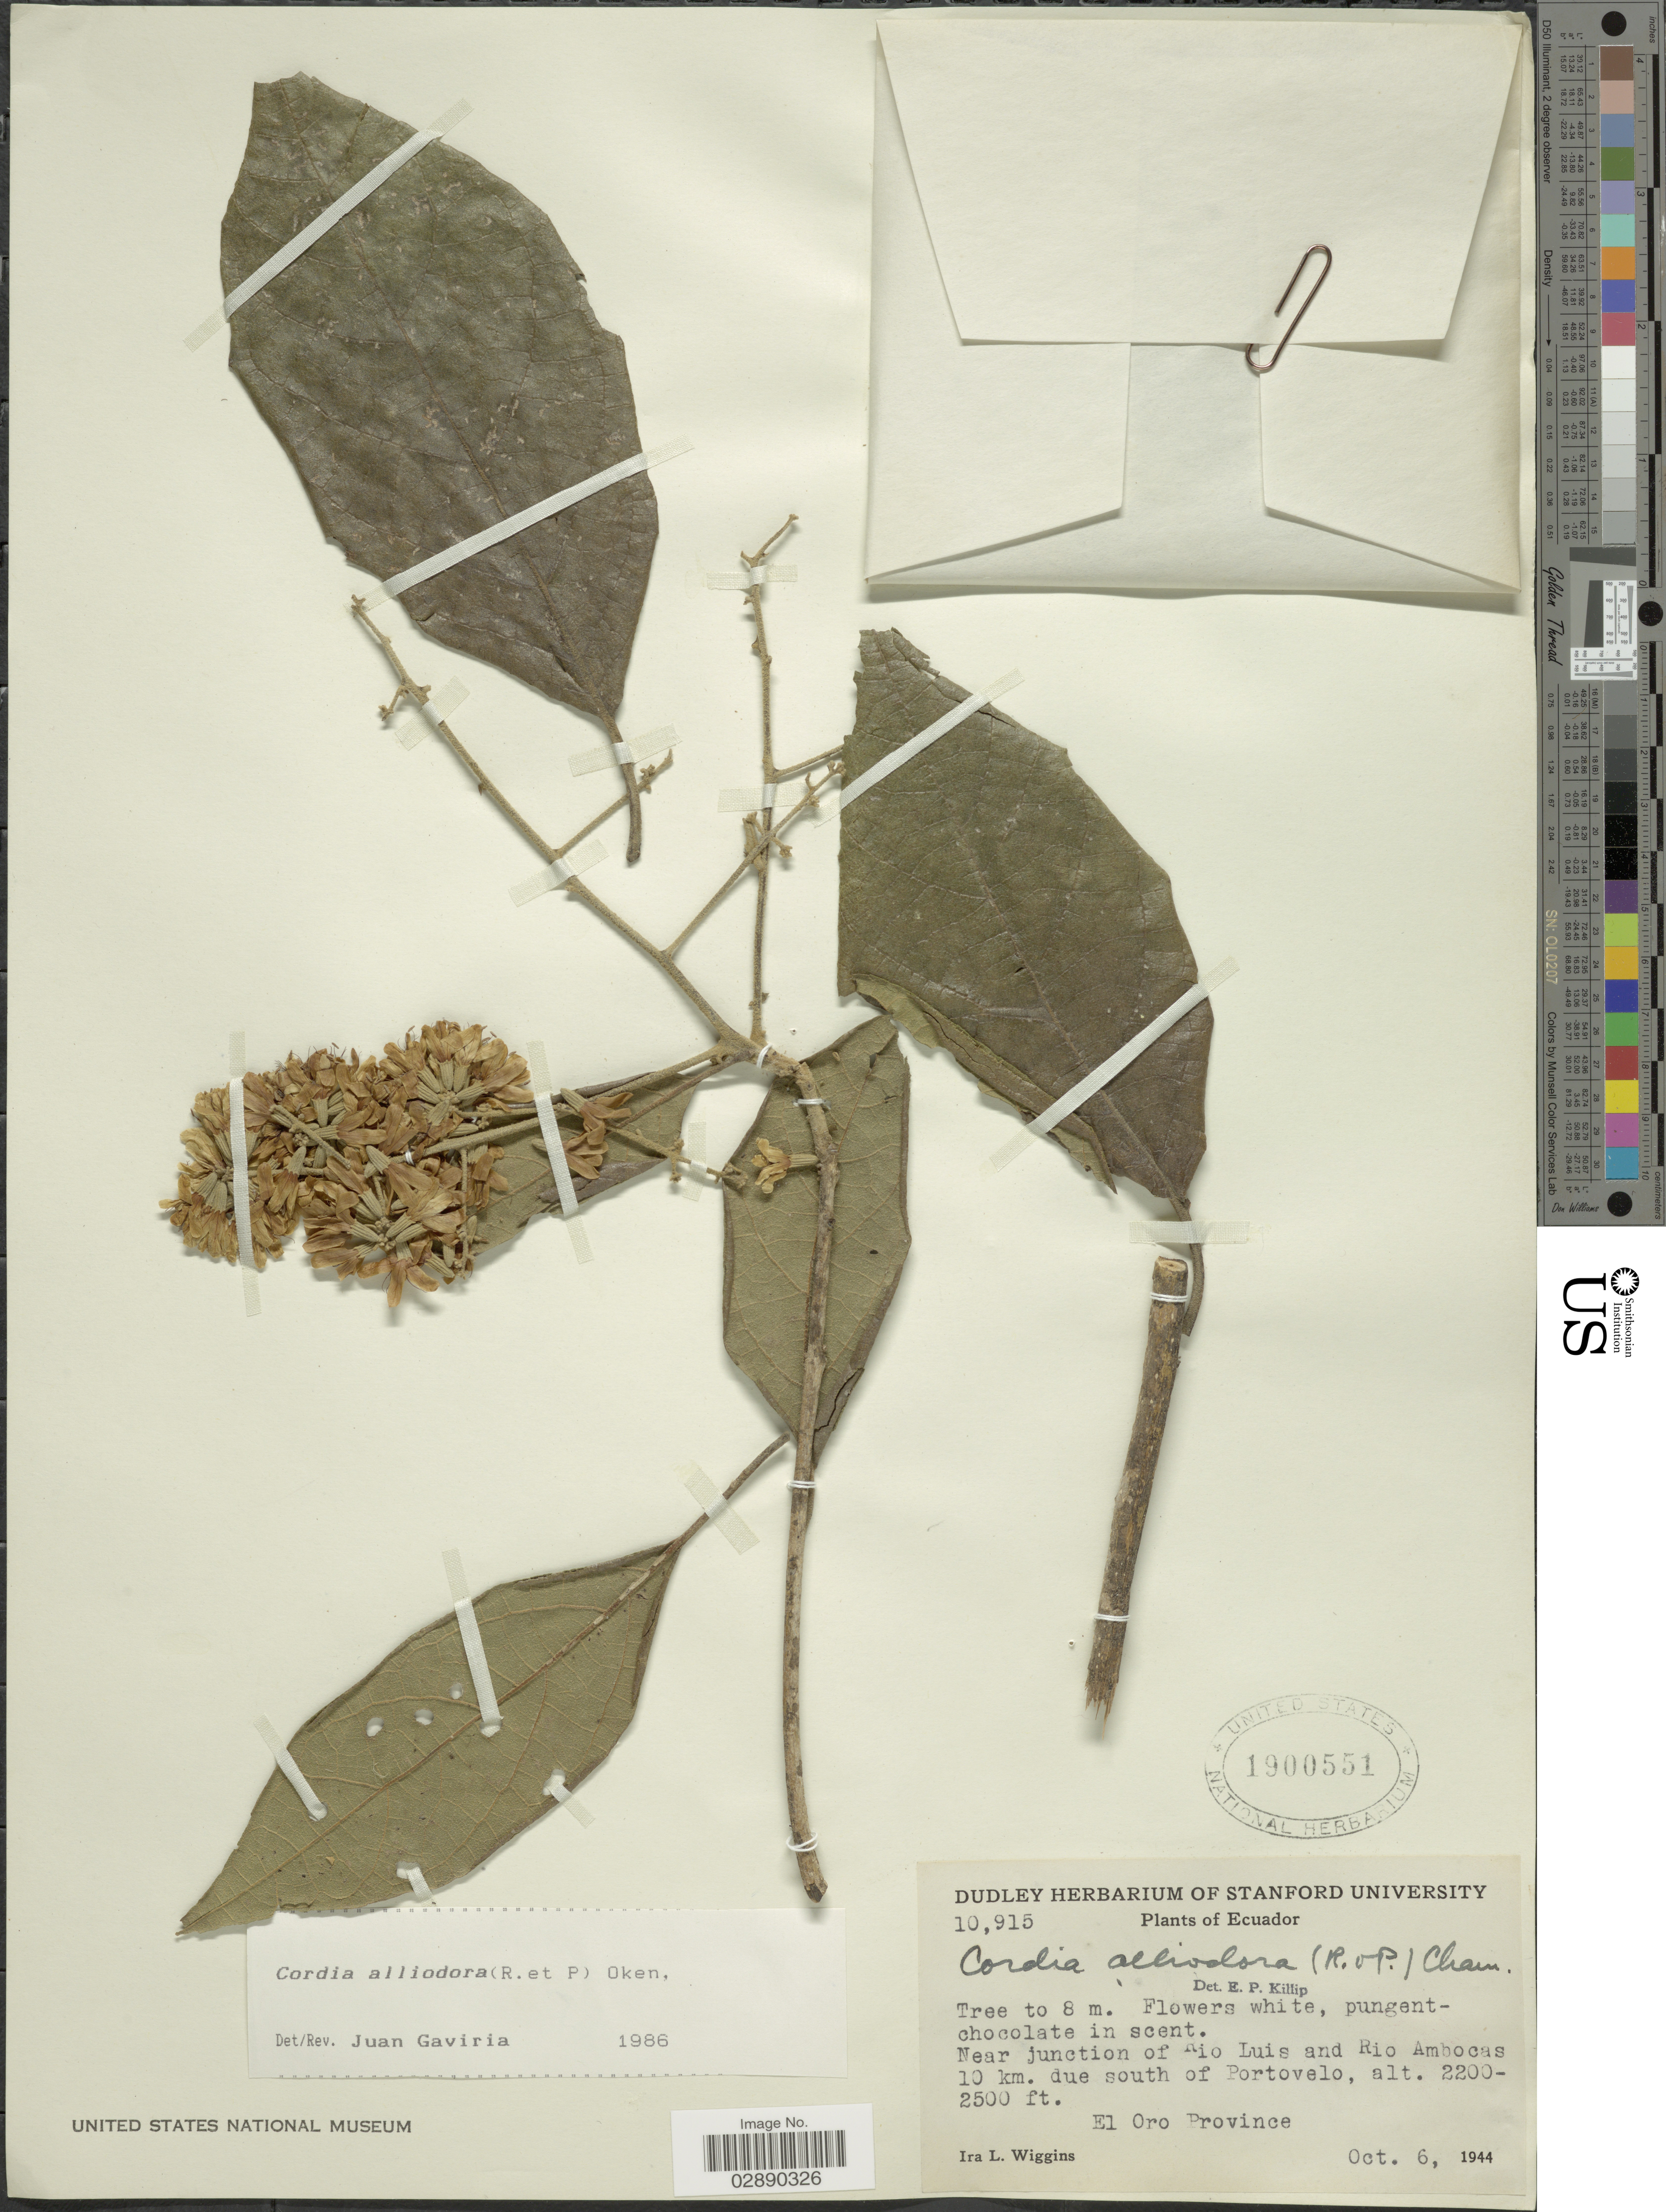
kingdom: Plantae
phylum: Tracheophyta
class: Magnoliopsida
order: Boraginales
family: Cordiaceae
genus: Cordia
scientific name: Cordia alliodora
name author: (Ruiz & Pav.) Oken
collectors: I. L. Wiggins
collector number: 10915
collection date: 1944-10-06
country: Ecuador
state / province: El Oro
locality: Near junction of Rio Luis and Rio Ambocas 10 km. due south of Portovelo. El Oro Province.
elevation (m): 671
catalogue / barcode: US 1900551